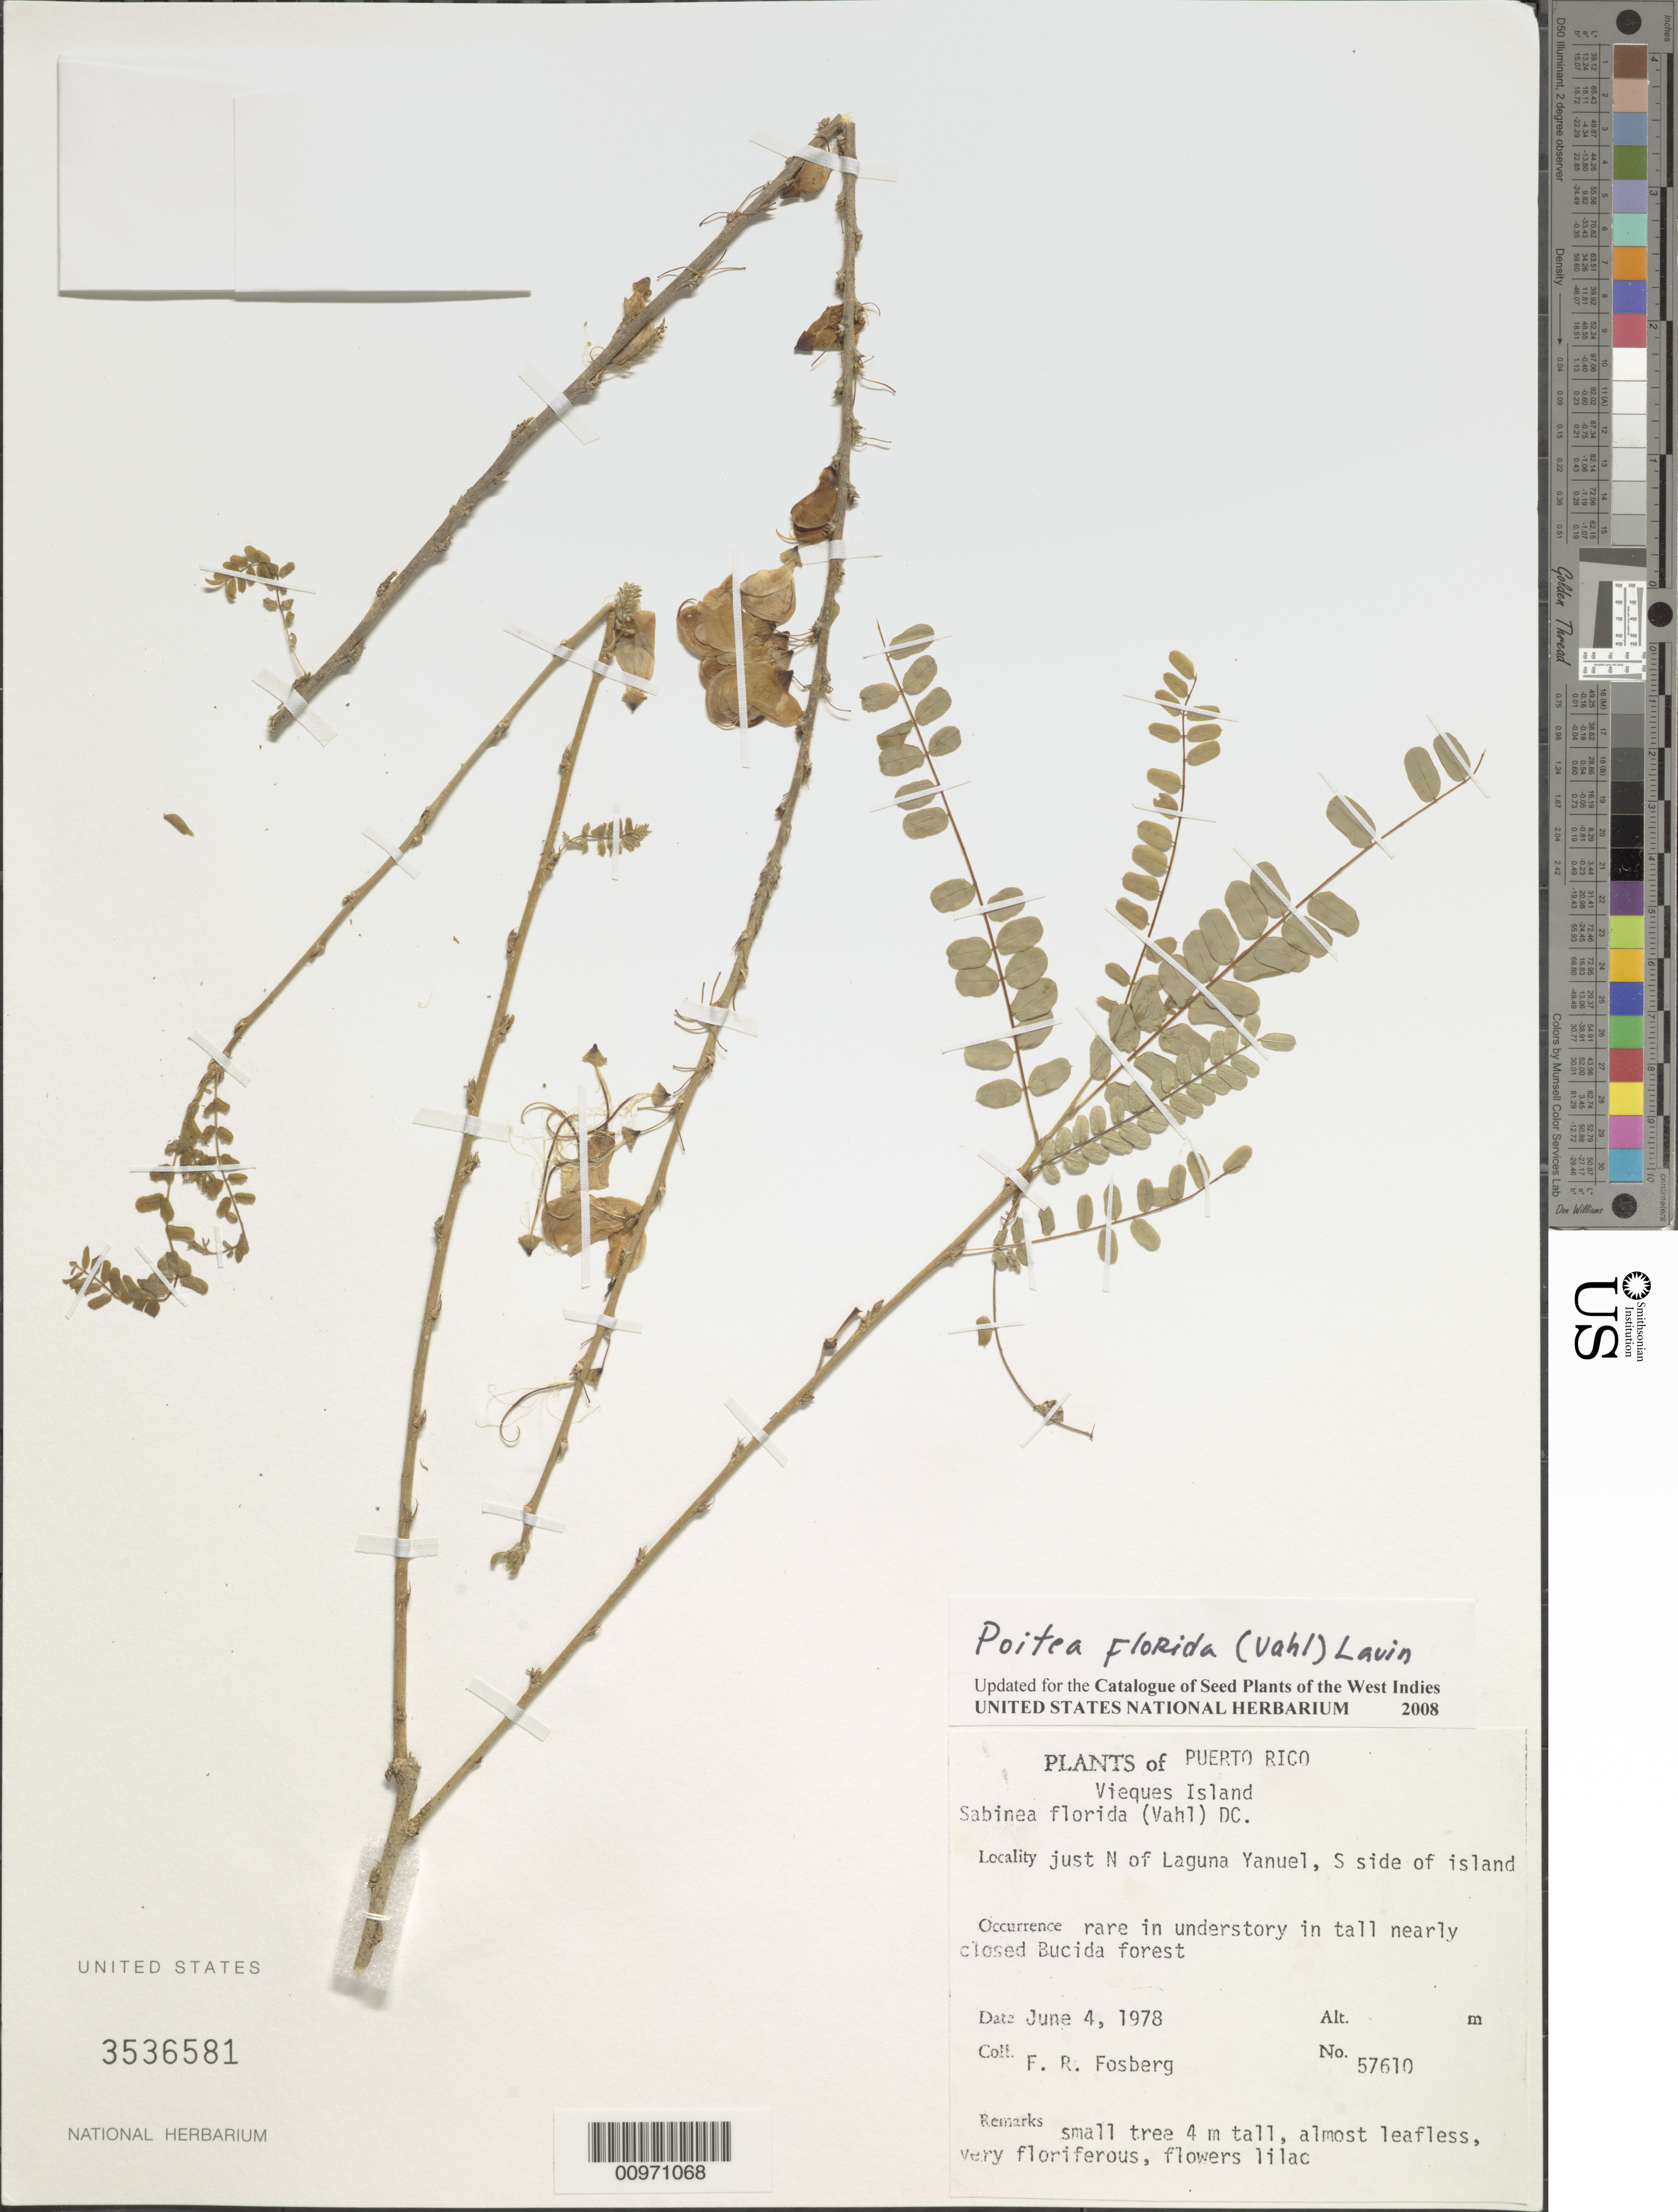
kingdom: Plantae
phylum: Tracheophyta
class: Magnoliopsida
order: Fabales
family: Fabaceae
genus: Poitea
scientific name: Poitea florida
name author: (Vahl) Lavin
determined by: Acevedo-Rodríguez, P., (BOT), Smithsonian Institution - National Museum of Natural History (UNITED STATES)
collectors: F. R. Fosberg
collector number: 57610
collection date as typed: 04 Jun 1978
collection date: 1978-06-04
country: Puerto Rico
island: Vieques I.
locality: Just N of Laguna Yanuel, S side of island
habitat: In understory in tall nearly closed Bucida forest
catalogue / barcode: US 3536581